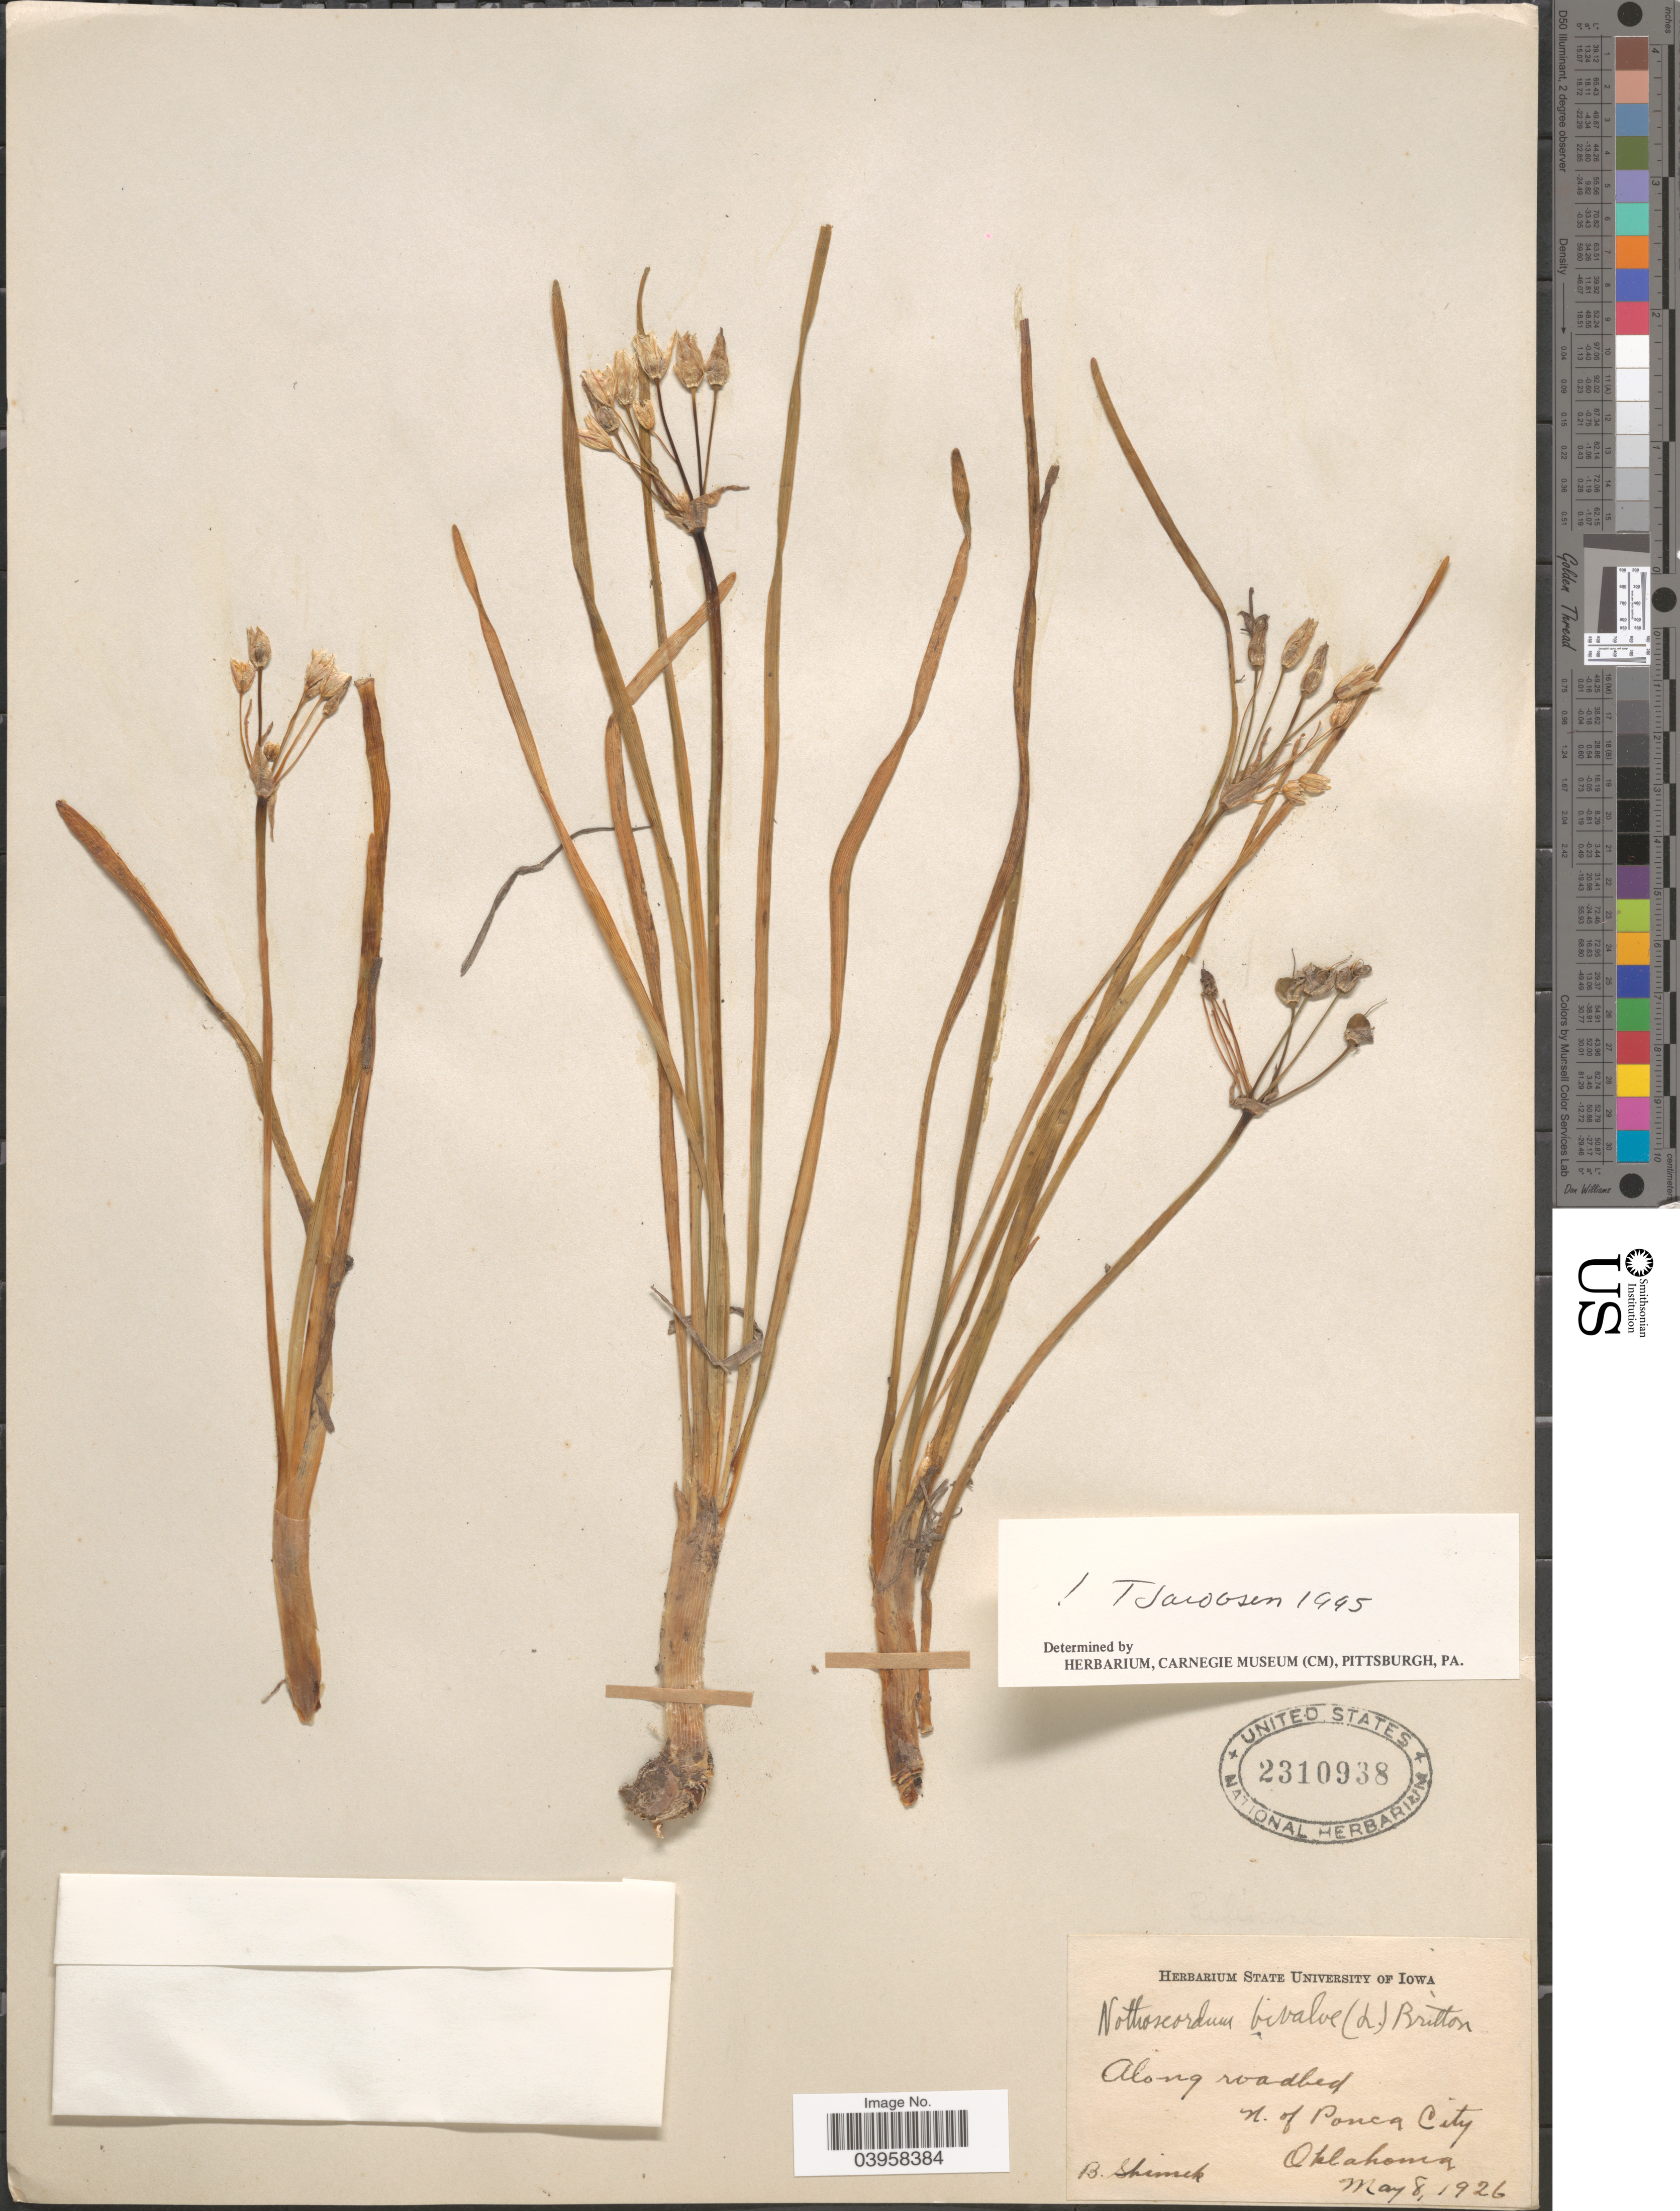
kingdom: Plantae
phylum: Tracheophyta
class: Liliopsida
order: Asparagales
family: Amaryllidaceae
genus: Nothoscordum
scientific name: Nothoscordum bivalve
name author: (L.) Britton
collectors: B. Shimek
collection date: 1926-05-08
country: United States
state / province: Oklahoma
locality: Along roadbed N. of Ponca City.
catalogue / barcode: US 2310938